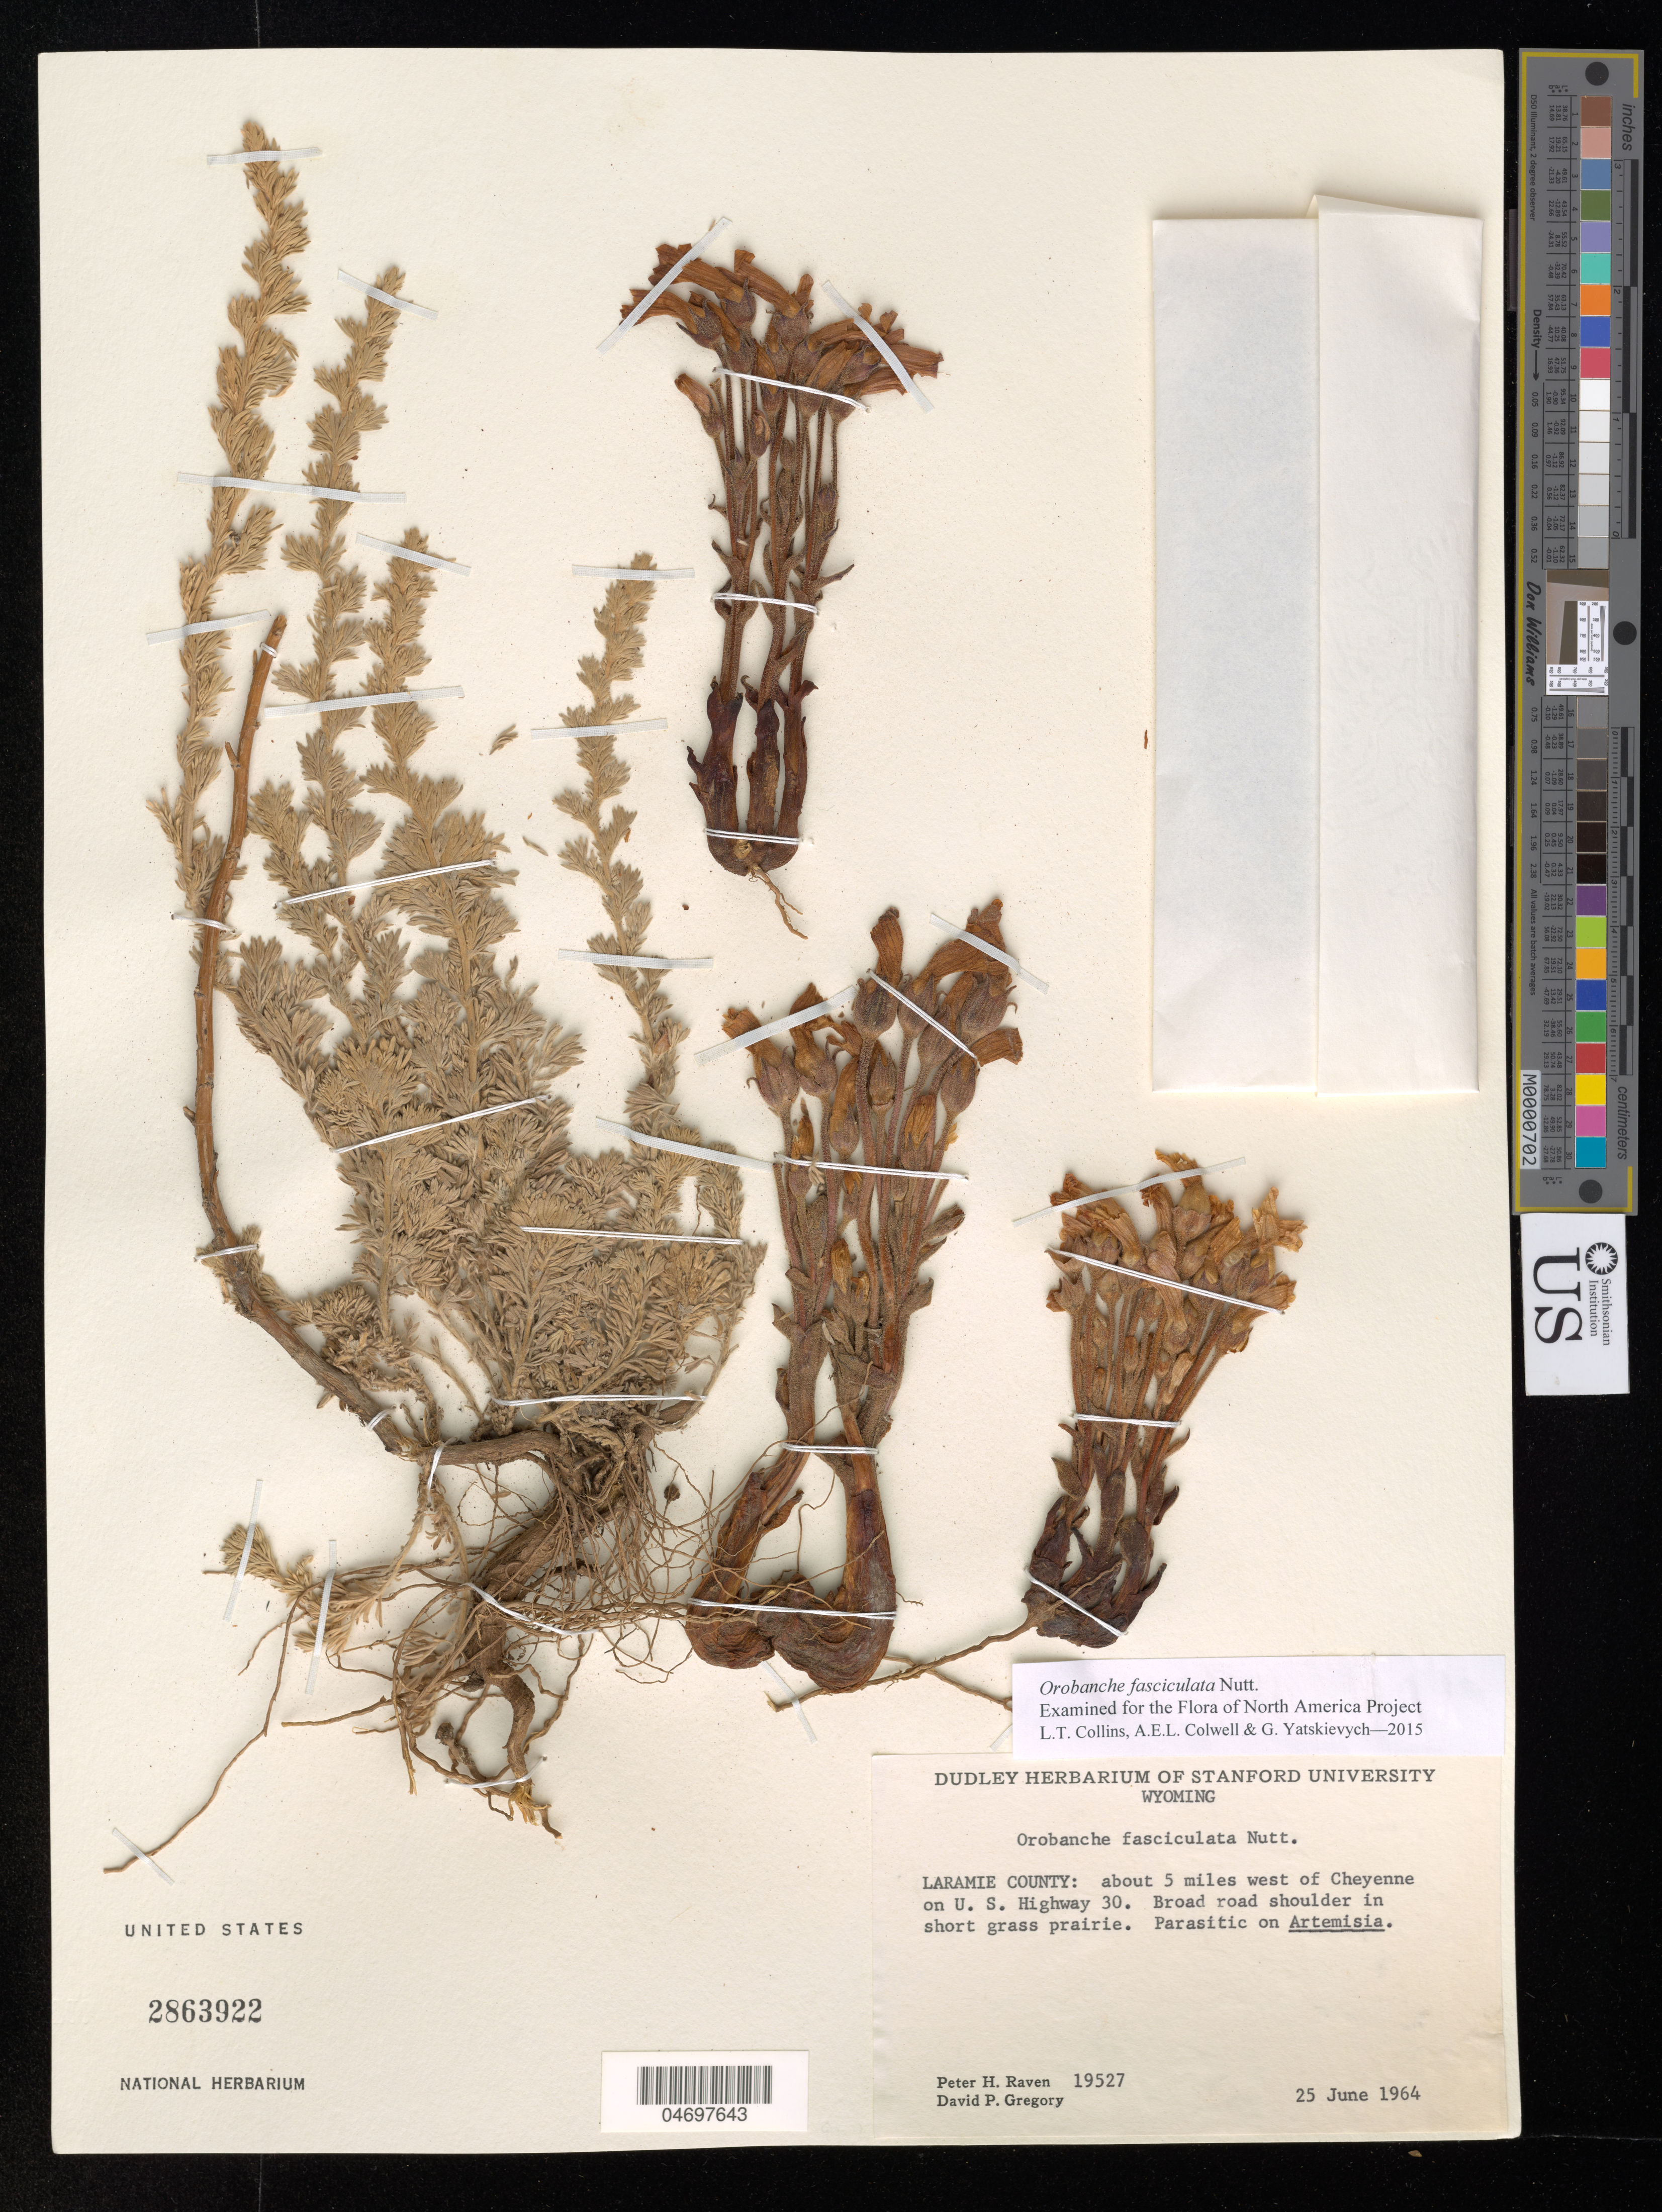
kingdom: Plantae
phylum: Tracheophyta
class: Magnoliopsida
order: Lamiales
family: Orobanchaceae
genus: Orobanche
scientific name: Orobanche fasciculata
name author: Nutt.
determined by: Collins, L. T.; Colwell, A. E.; Yatskievych, G. A.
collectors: P. Raven & D. Gregory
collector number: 19527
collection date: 1964-06-25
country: United States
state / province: Wyoming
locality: Laramie County: about 5 miles west of Cheyenne on U. S. Highway 30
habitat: Broad road shoulder in short grass prairie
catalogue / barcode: US 2863922